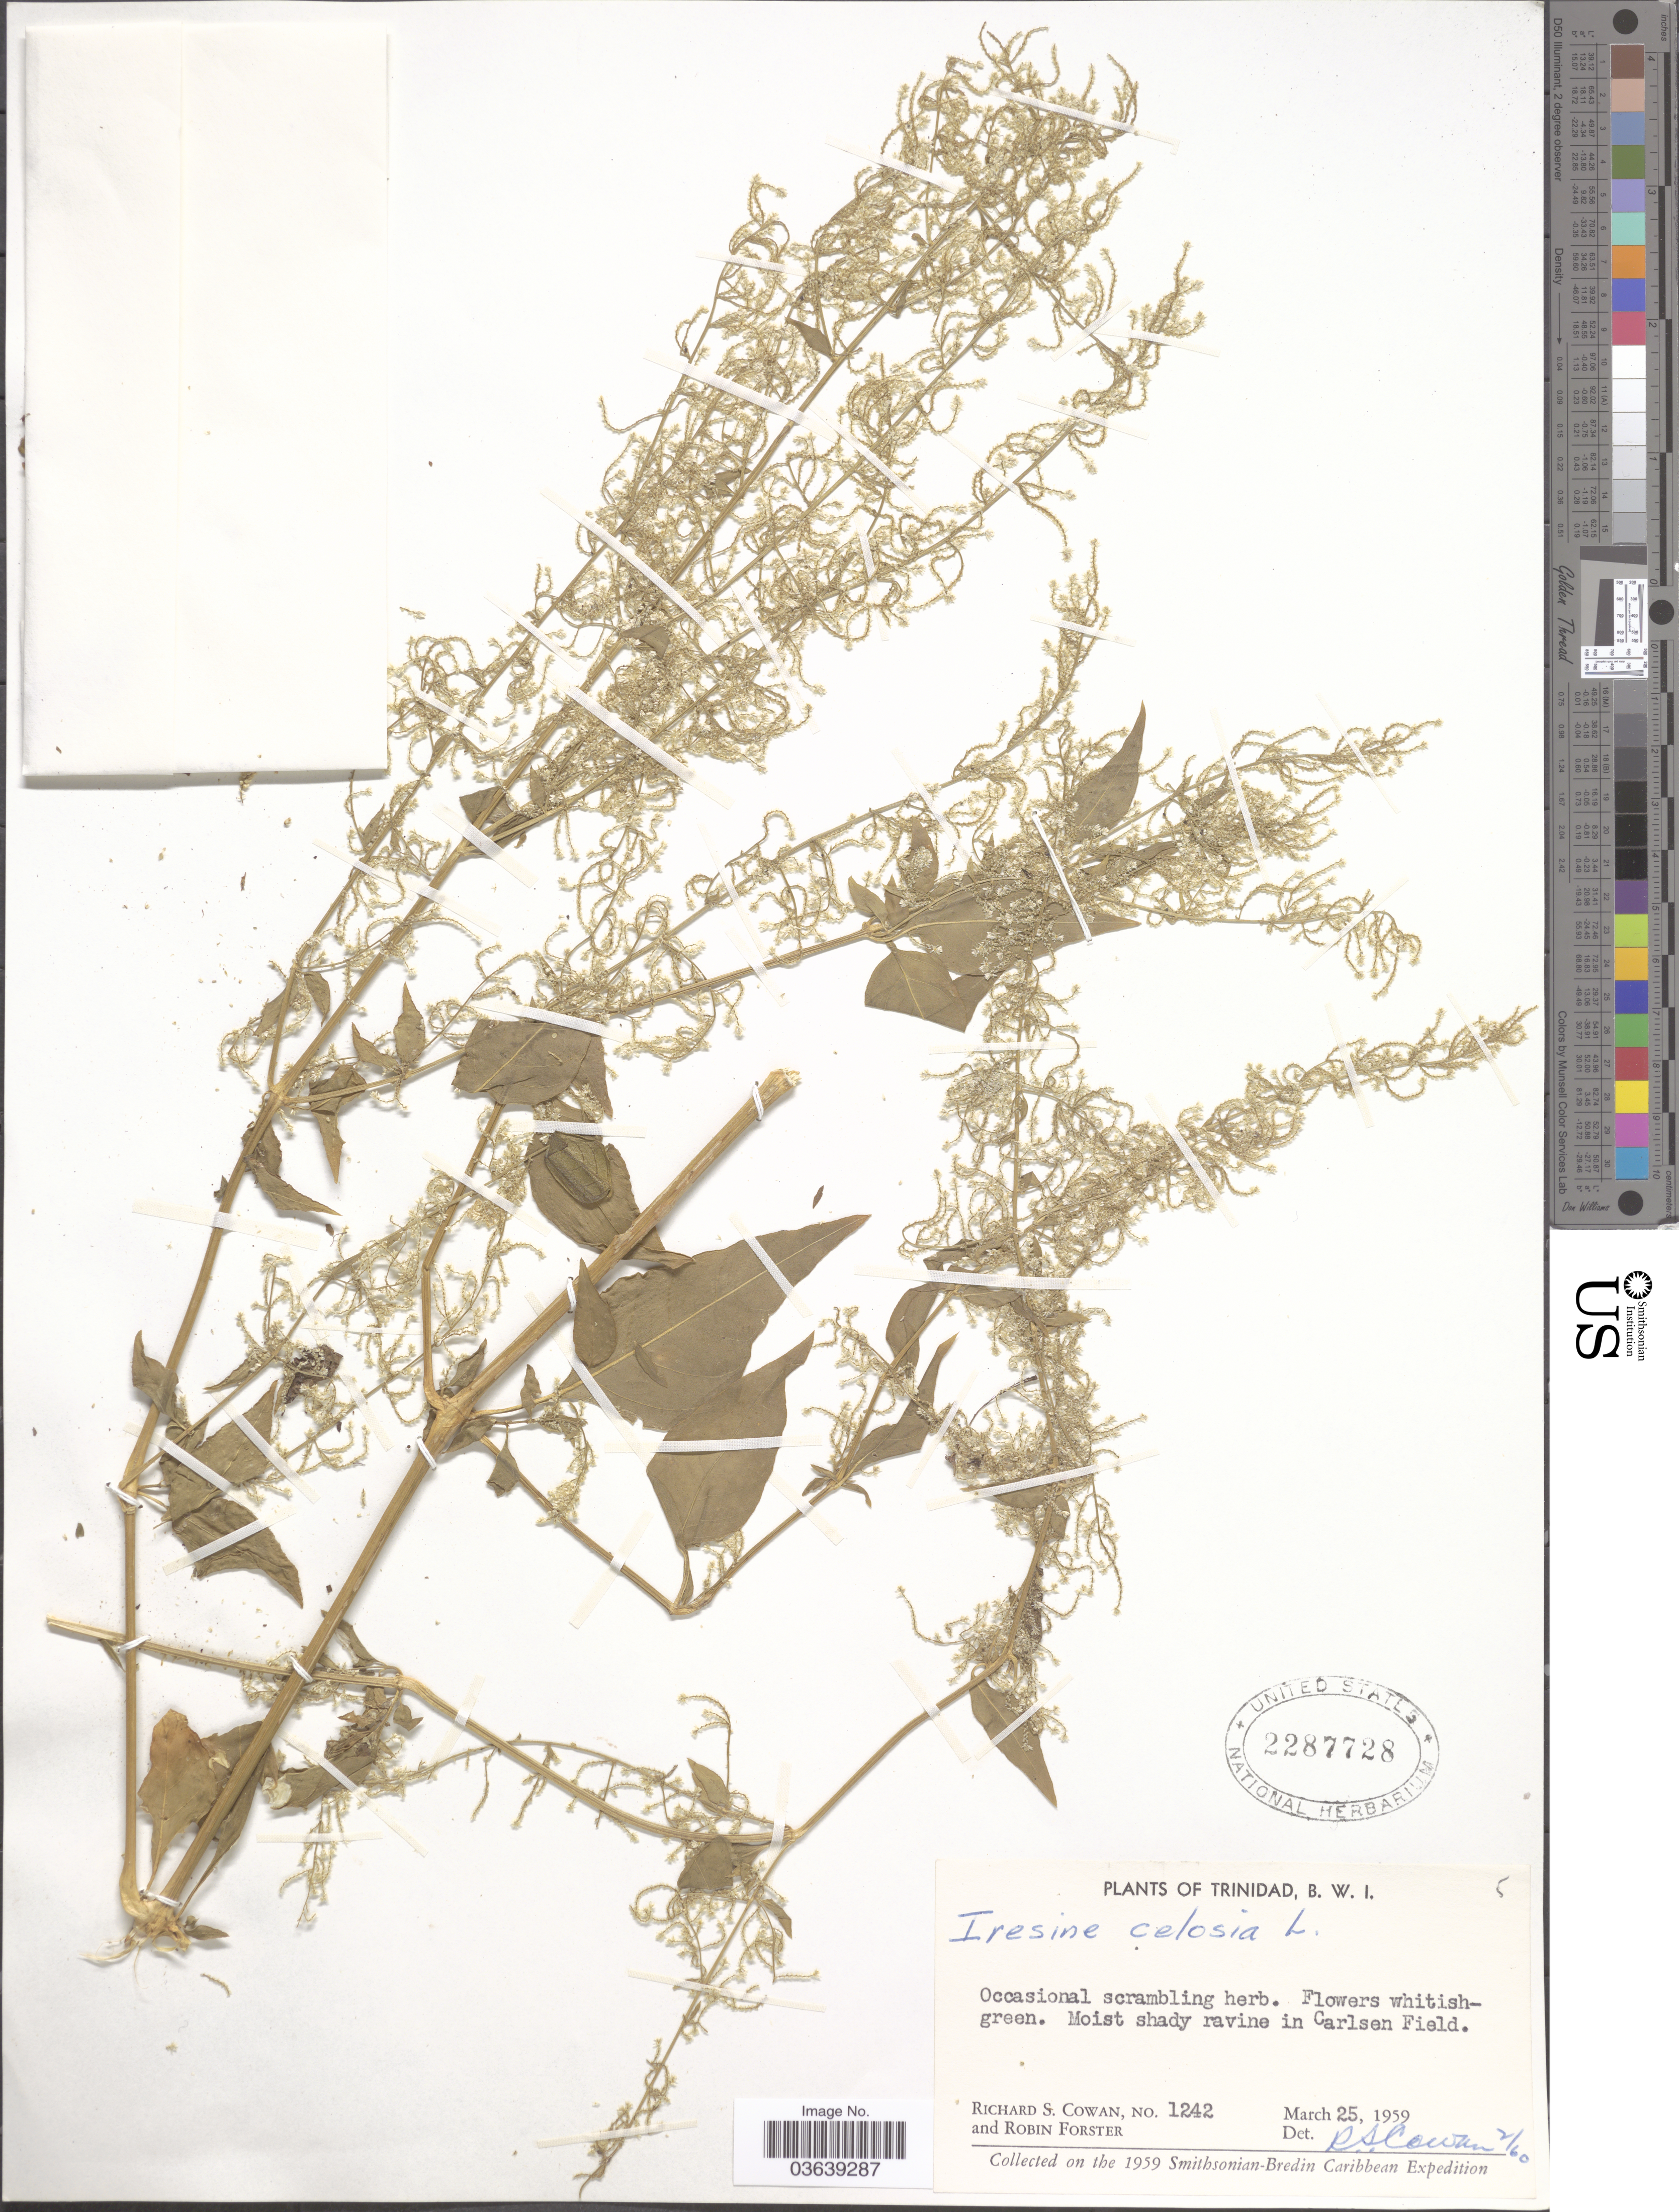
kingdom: Plantae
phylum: Tracheophyta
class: Magnoliopsida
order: Caryophyllales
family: Amaranthaceae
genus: Iresine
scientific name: Iresine celosia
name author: L.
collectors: R. S. Cowan & R. Forster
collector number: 1242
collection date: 1959-03-25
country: Trinidad and Tobago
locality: Trinidad, B. W. I. In Carlsen Field.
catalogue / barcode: US 2287728